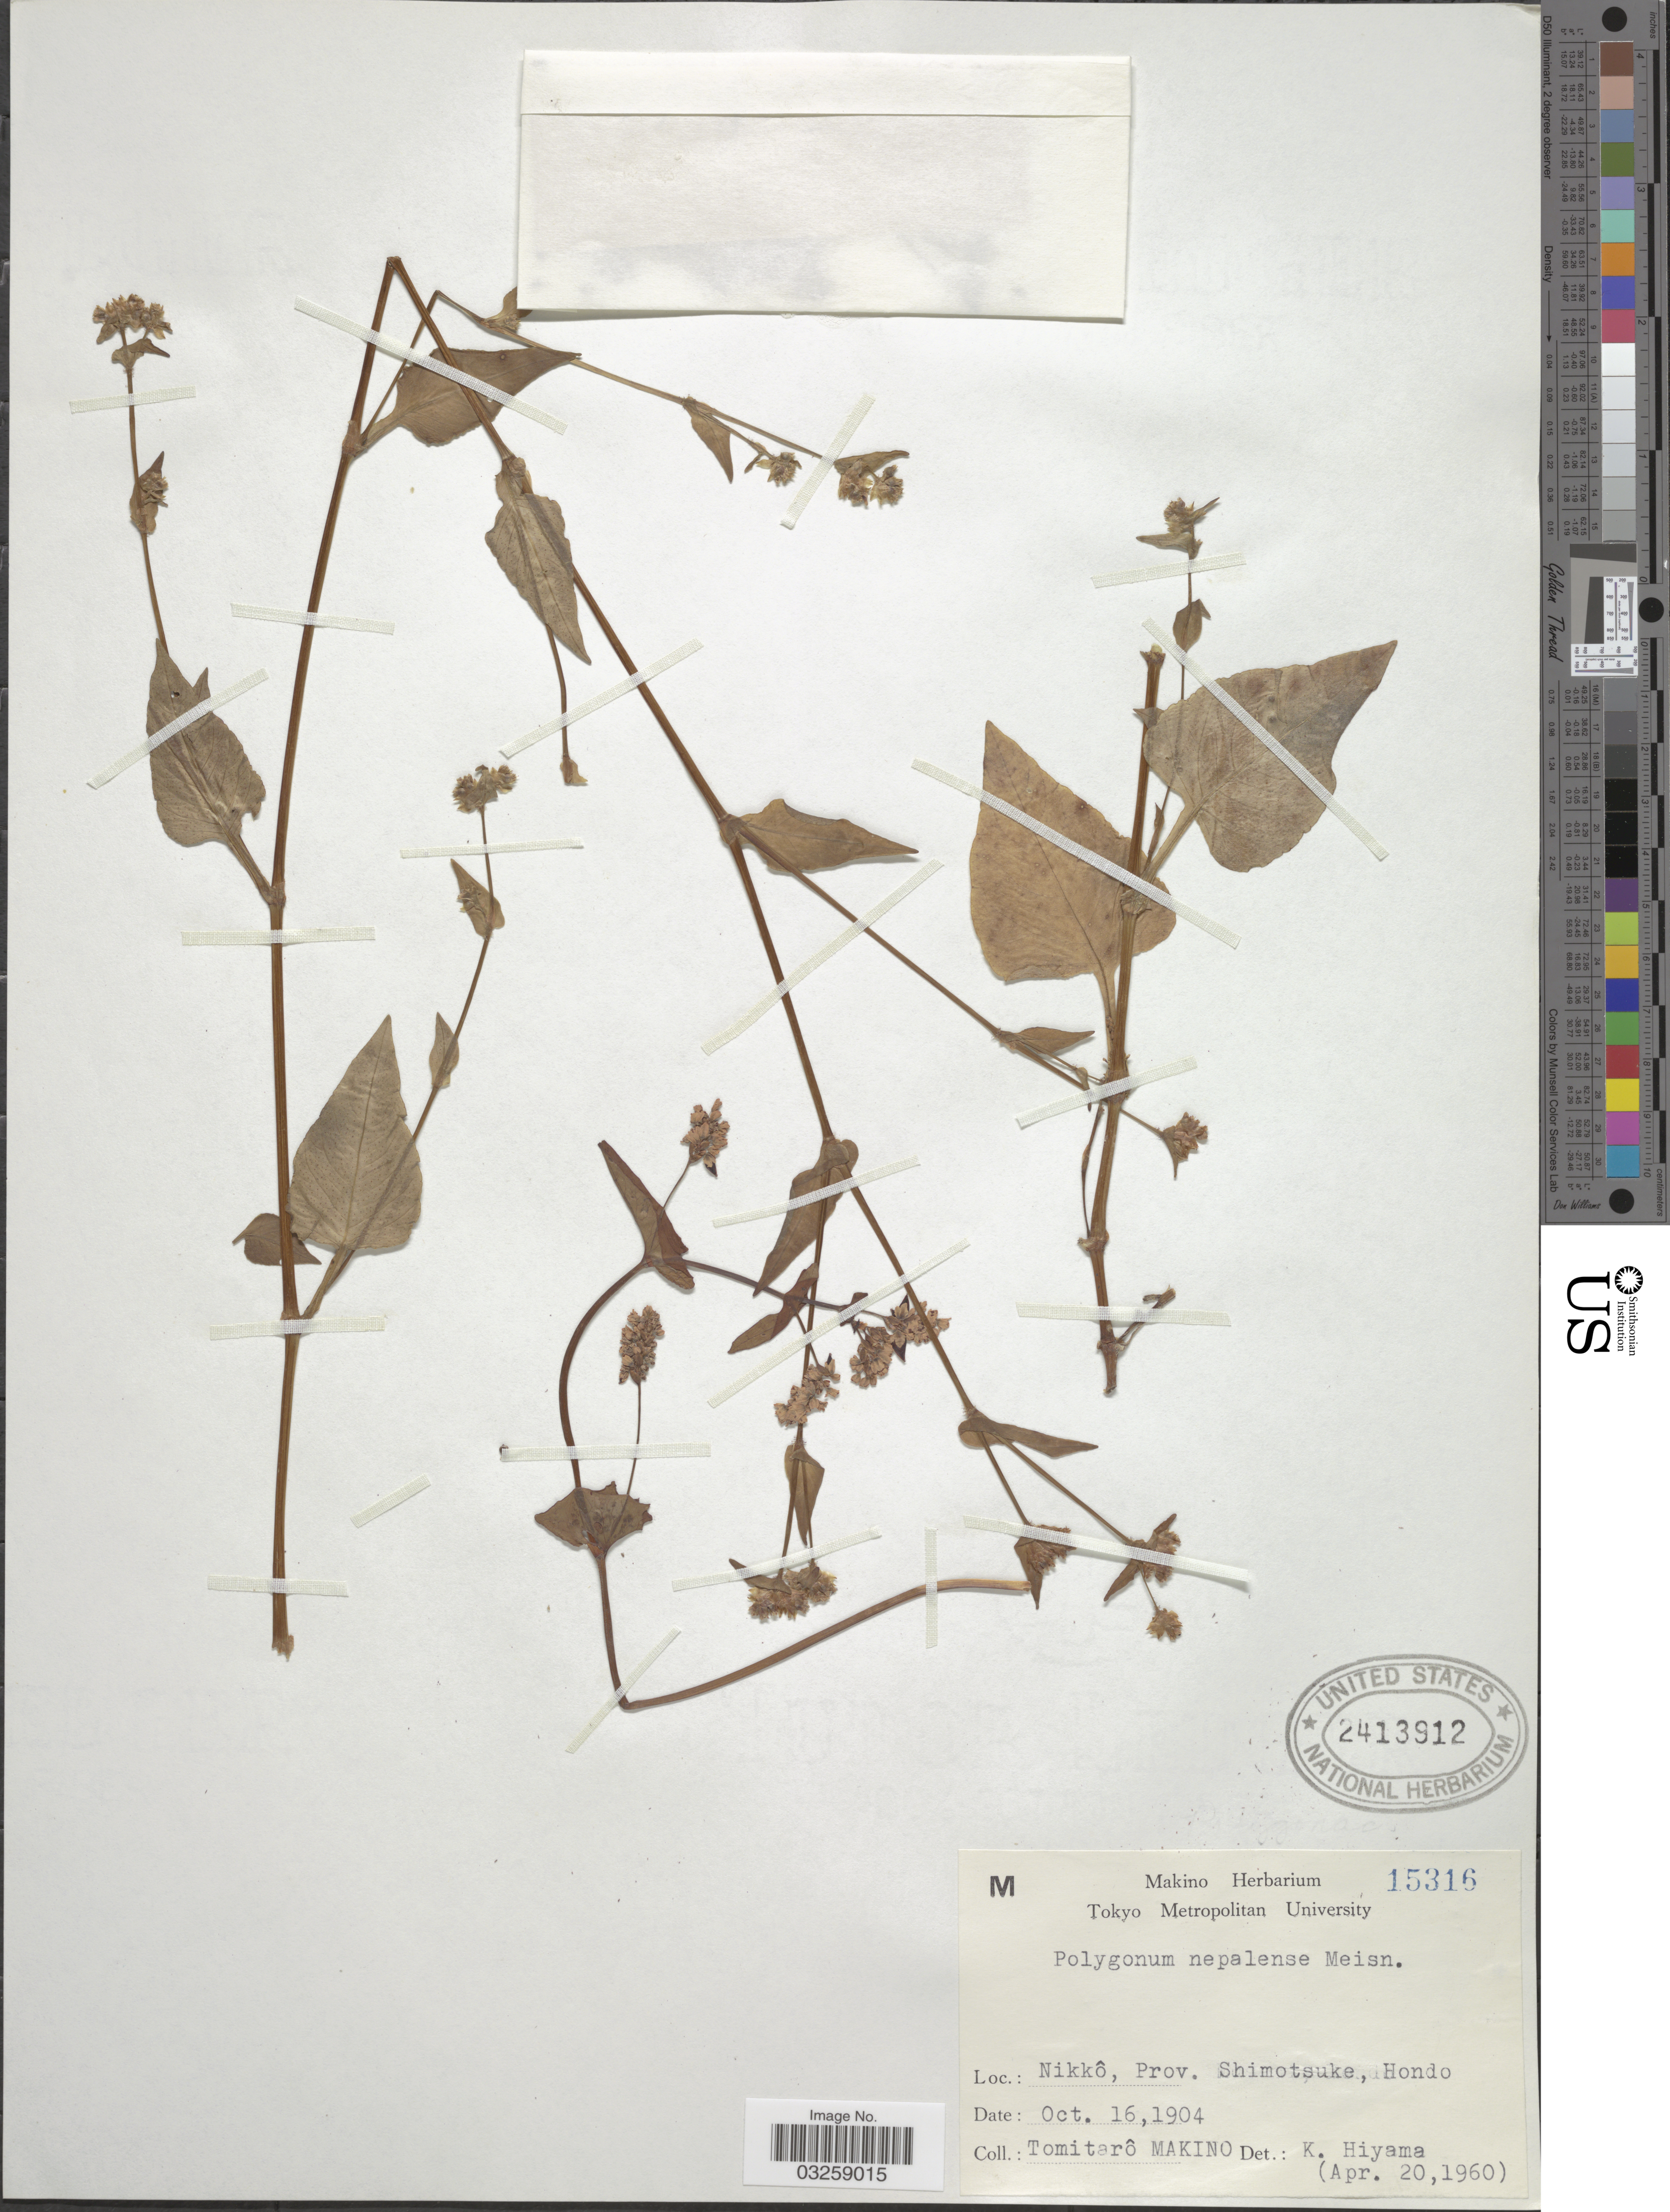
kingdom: Plantae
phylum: Tracheophyta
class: Magnoliopsida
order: Caryophyllales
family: Polygonaceae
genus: Polygonum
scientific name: Polygonum nepalense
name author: Meisn.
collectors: T. Makino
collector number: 15316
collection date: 1904-10-16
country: Japan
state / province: Tokyo, Federal City of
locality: Nikkô, Prov. Shimotsuke, Hondo.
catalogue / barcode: US 2413912